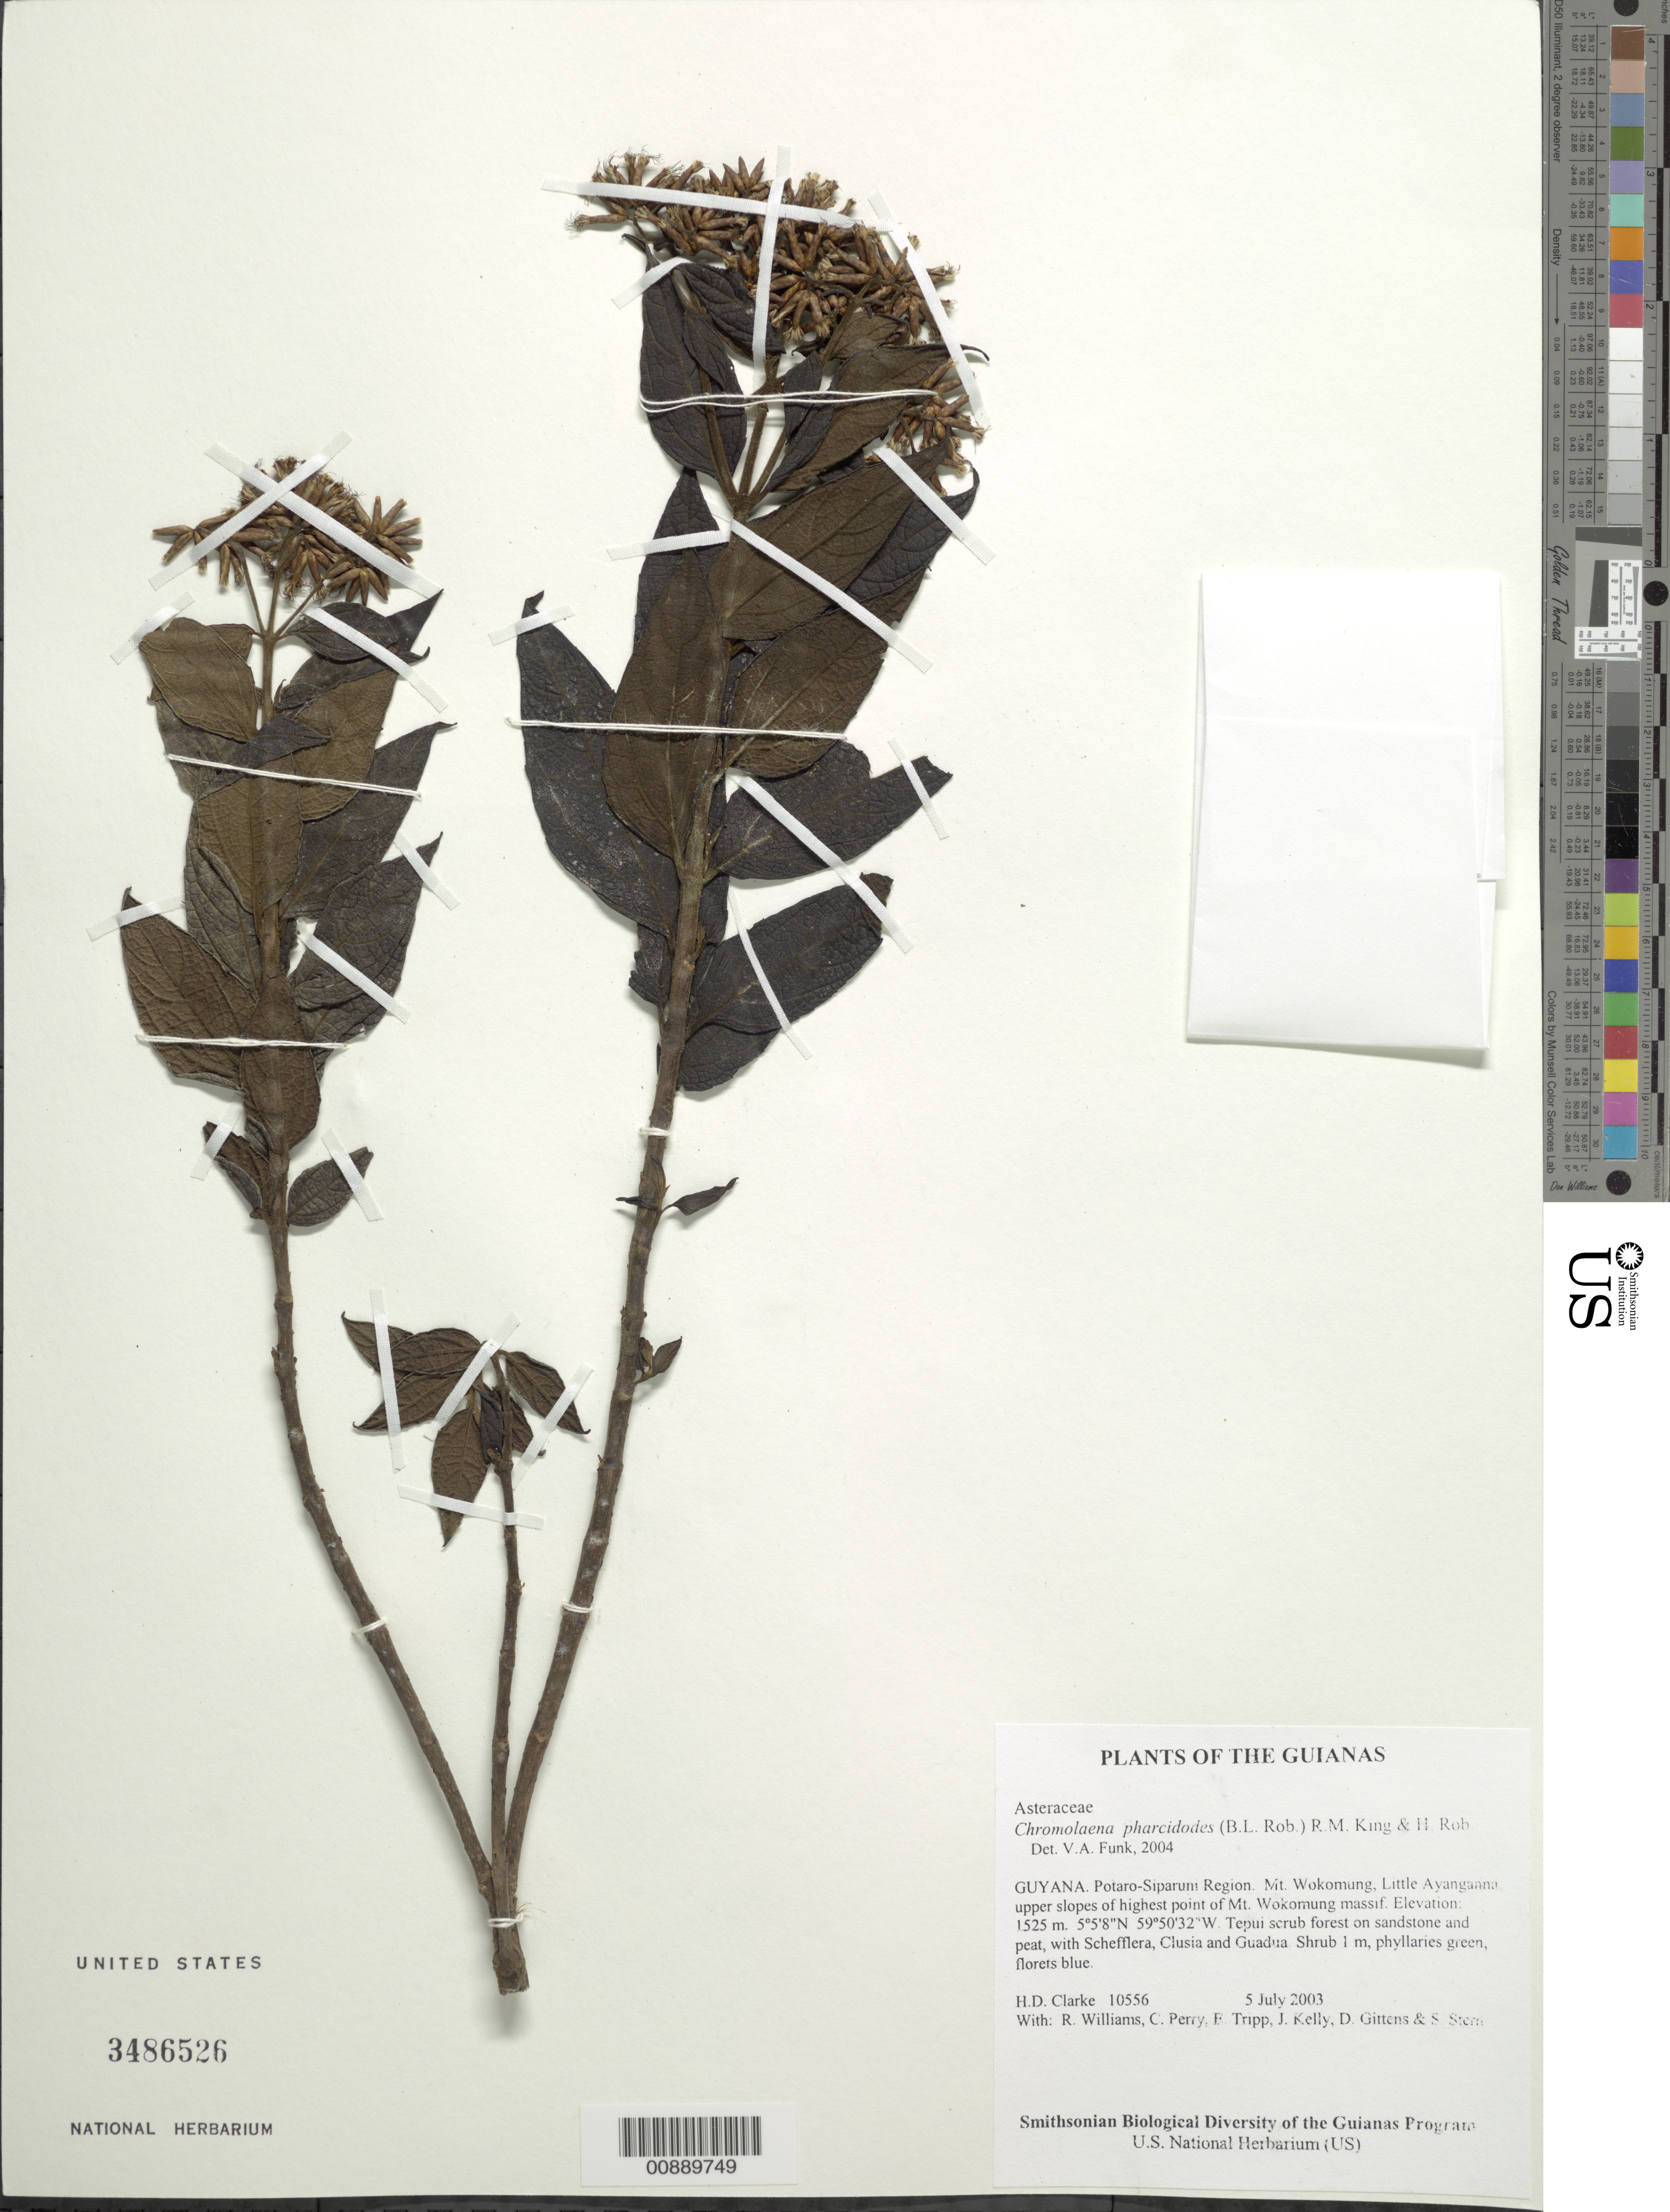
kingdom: Plantae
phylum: Tracheophyta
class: Magnoliopsida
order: Asterales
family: Asteraceae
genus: Chromolaena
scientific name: Chromolaena pharcidodes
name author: (B.L. Rob.) R.M. King & H. Rob.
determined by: Funk, Vicki A., (BOT), Smithsonian Institution - National Museum of Natural History (UNITED STATES)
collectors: H. D. Clarke, R. Williams, C. Perry, E. Tripp, J. Kelly, D. Gittens & S. R. Stern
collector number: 10556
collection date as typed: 5 July 2003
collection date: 2003-07-05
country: Guyana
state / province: Potaro-Siparuni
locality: Mt. Wokomung, Little Ayanganna, upper slopes of highest point of Mt. Wokomung massif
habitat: Tepui scrub forest on sandstone and peat, with Schefflera, Clusia and Guadua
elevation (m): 1525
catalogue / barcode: US 3486526